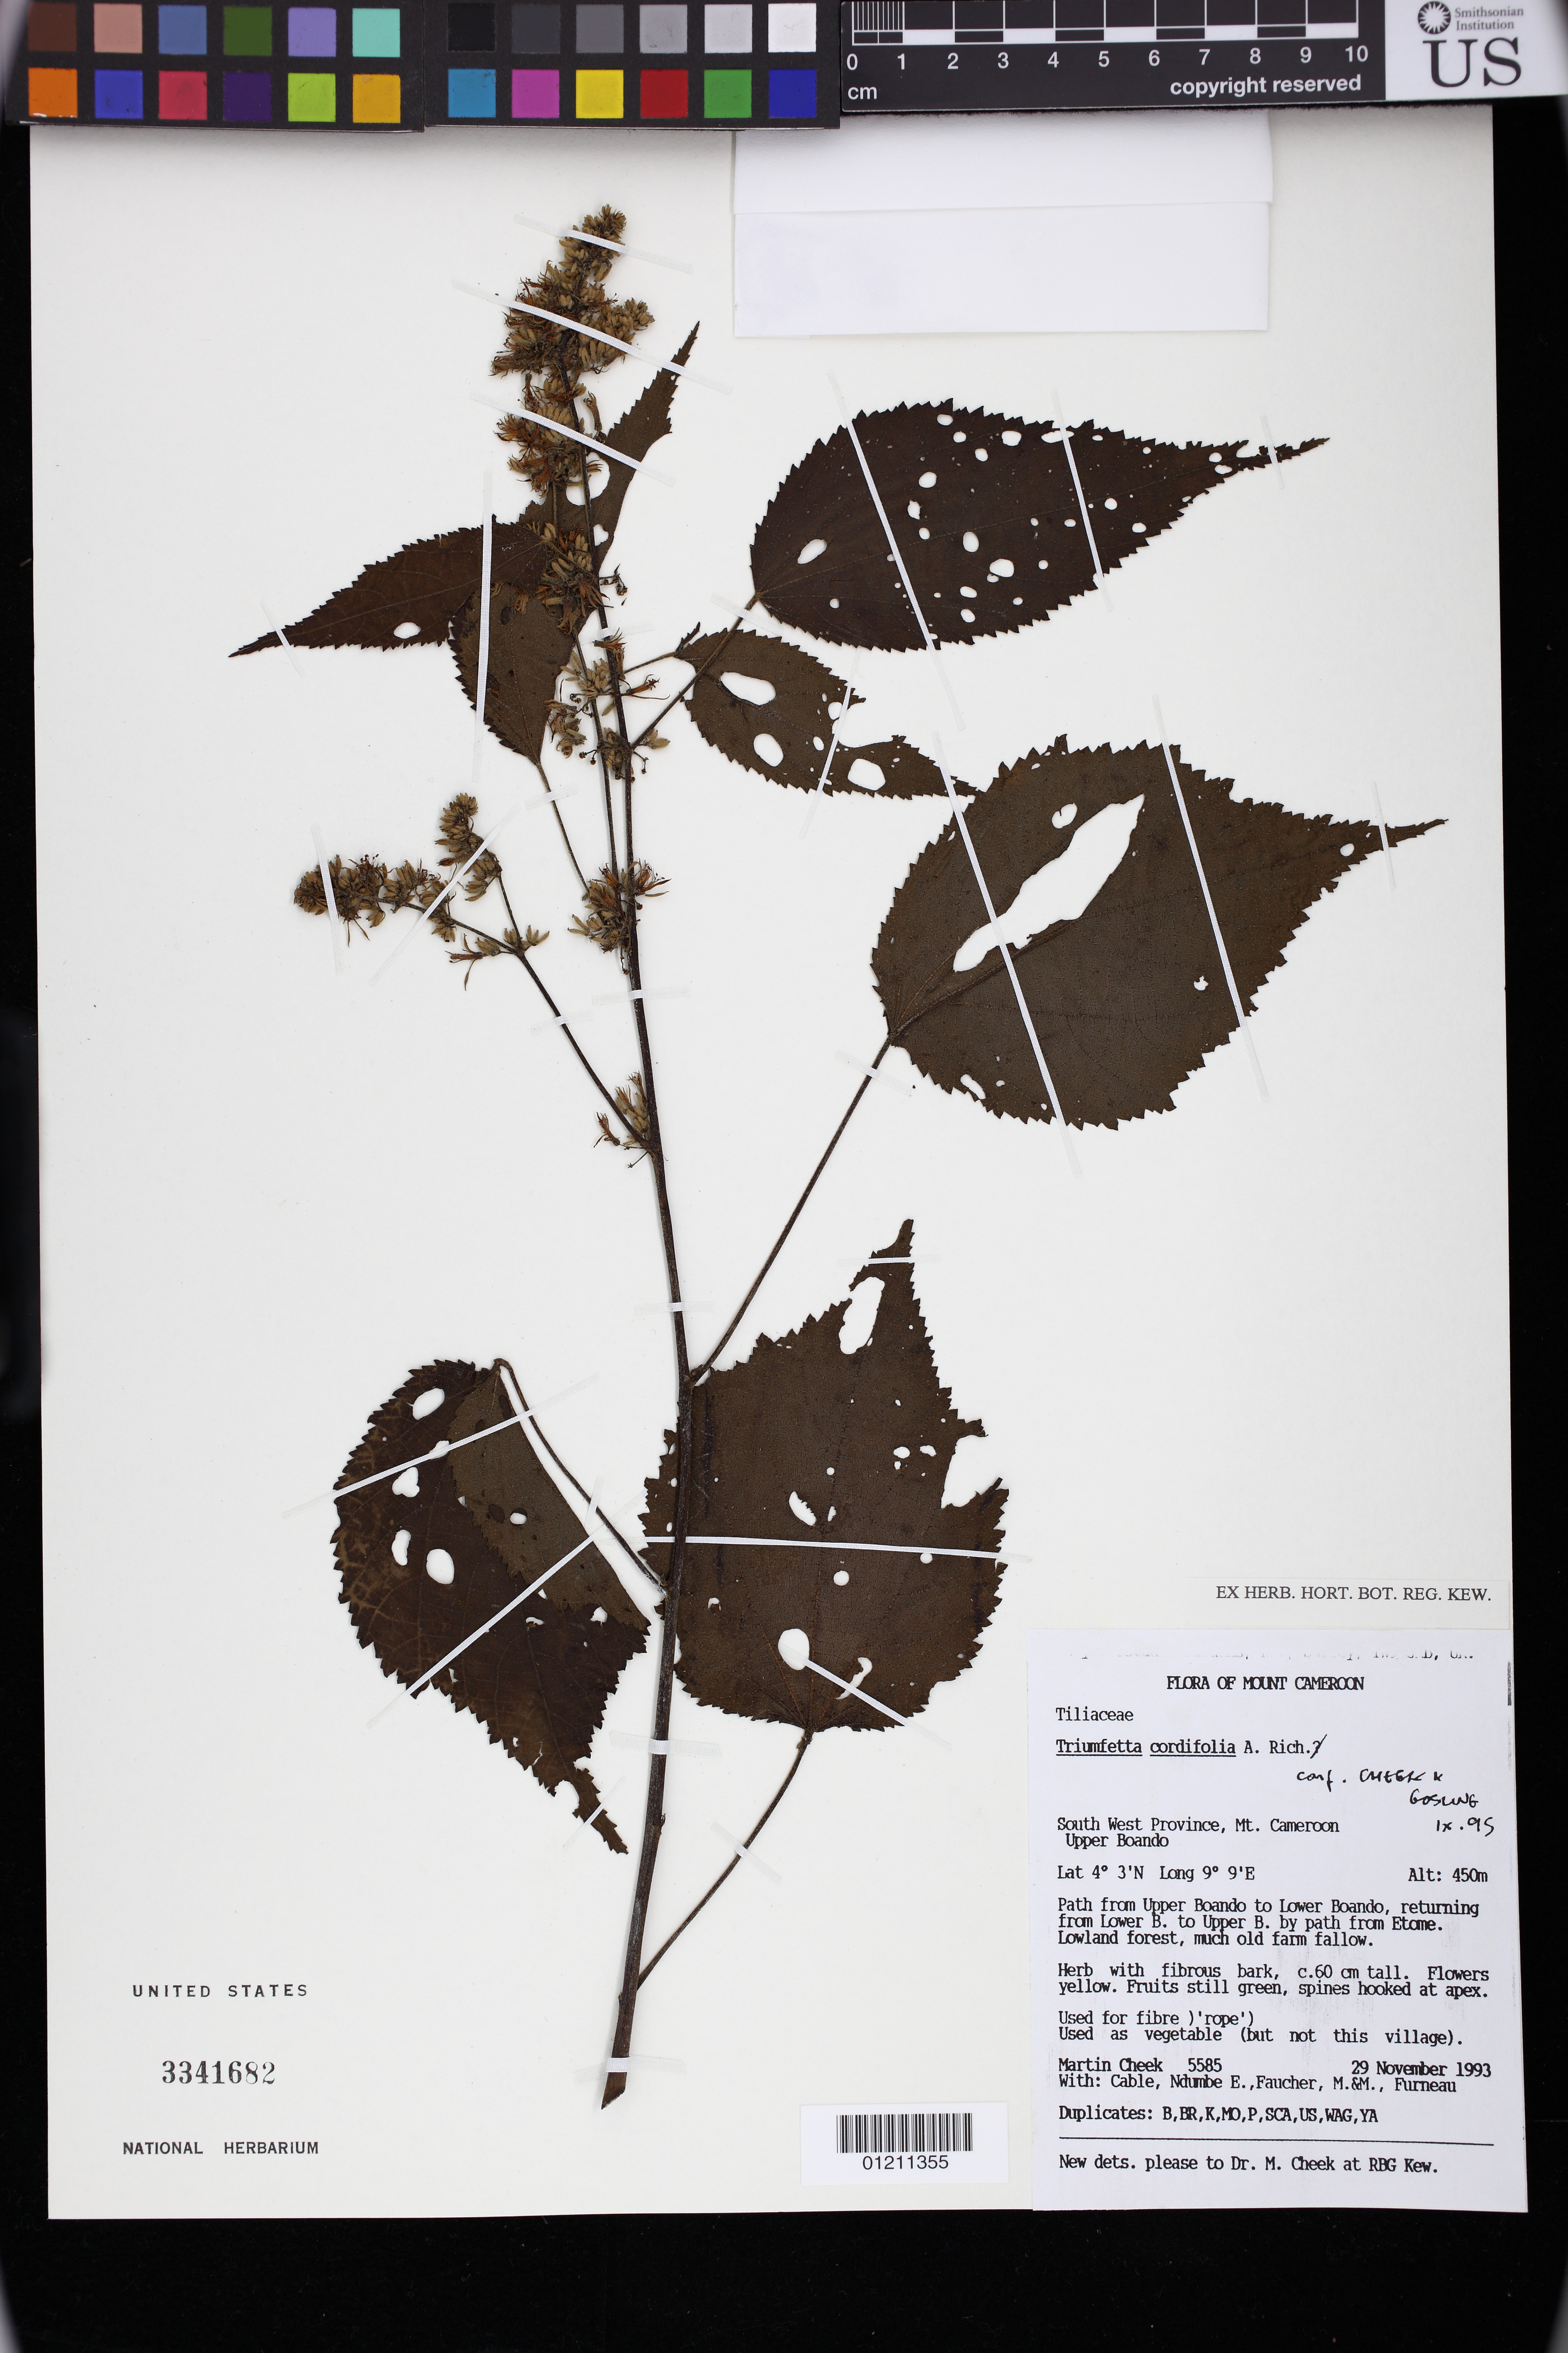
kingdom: Plantae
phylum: Tracheophyta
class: Magnoliopsida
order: Malvales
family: Malvaceae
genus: Triumfetta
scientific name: Triumfetta cordifolia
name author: A. Rich.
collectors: M. Cheek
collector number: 5585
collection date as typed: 29 Nov 1993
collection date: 1993-11-29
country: Cameroon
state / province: Sud-Ouest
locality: Mount Cameroon: South West Province, Mt. Cameroon, Upper Boando. Path from Upper Boando to Lower Boando, returning from Lower B. to Upper B. by path from Etome. Lowland forest, much old farm fallow.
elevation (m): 450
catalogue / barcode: US 3341682